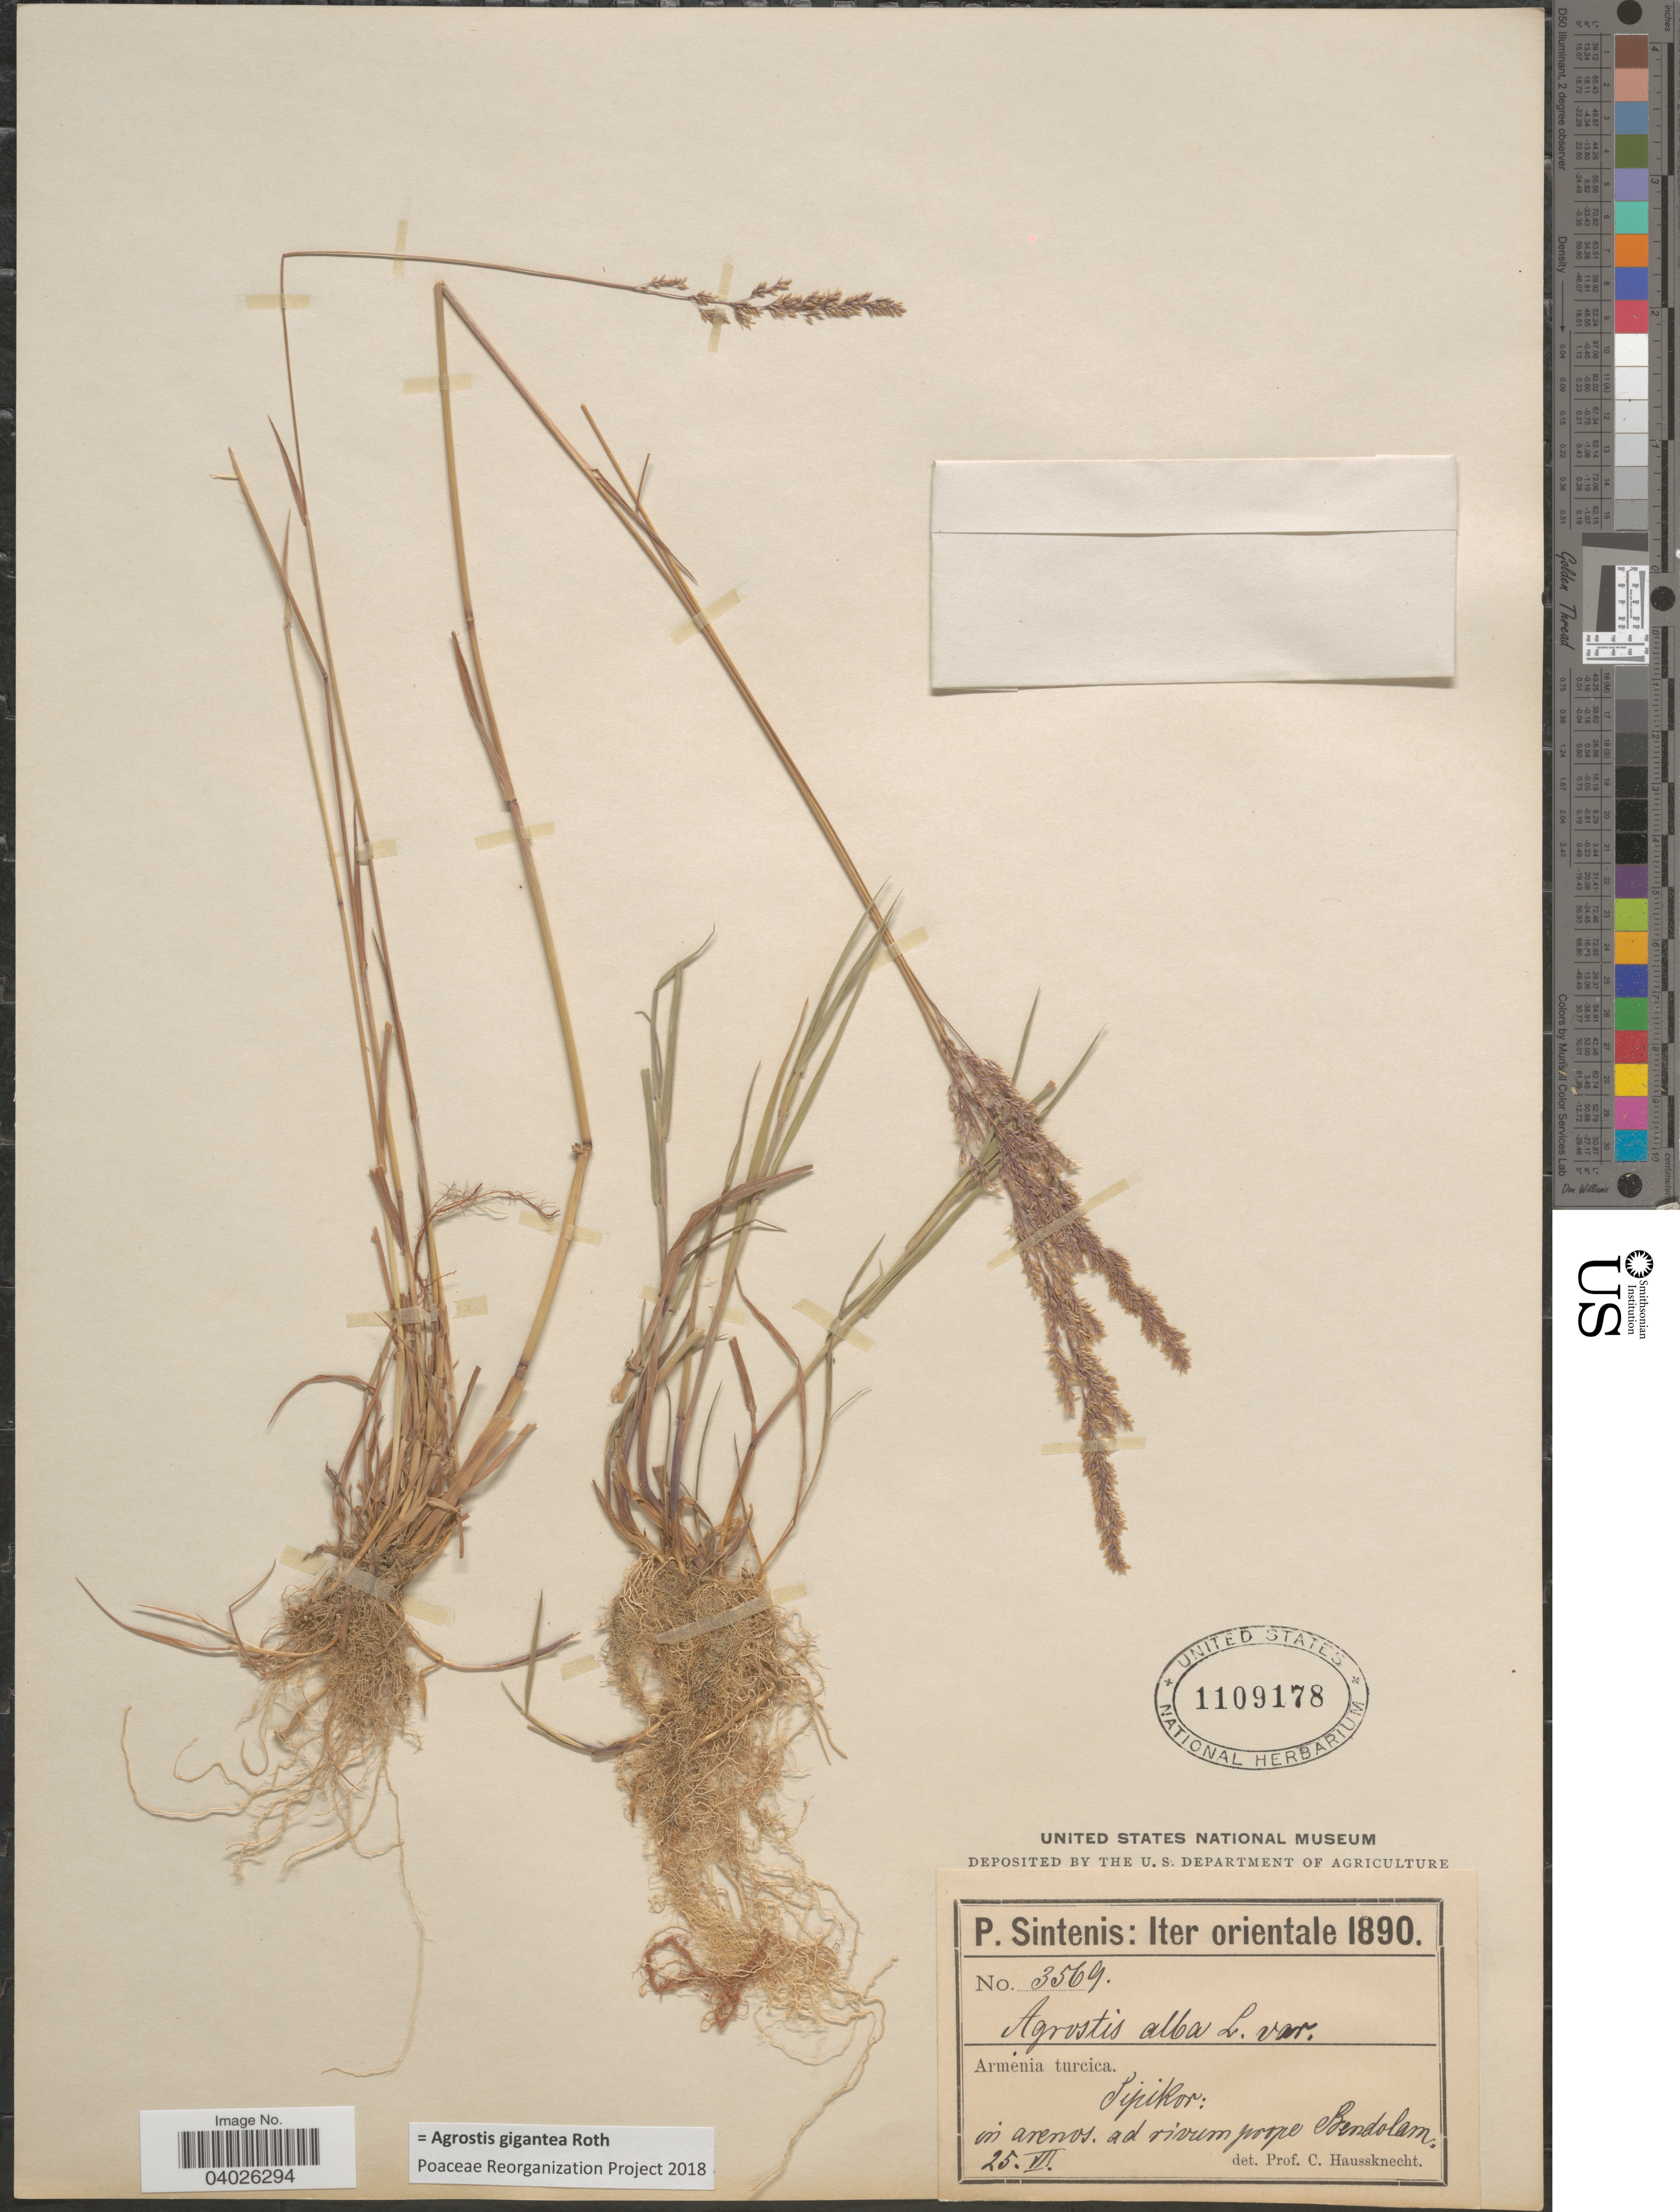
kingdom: Plantae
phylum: Tracheophyta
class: Liliopsida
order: Poales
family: Poaceae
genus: Agrostis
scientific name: Agrostis gigantea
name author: Roth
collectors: P. Sintenis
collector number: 3569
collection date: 1890-07-25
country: Armenia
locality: Iter orientale. Armenia turcica. Sipikor: in arenos. ad rivum prope Bendolam.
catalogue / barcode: US 1109178